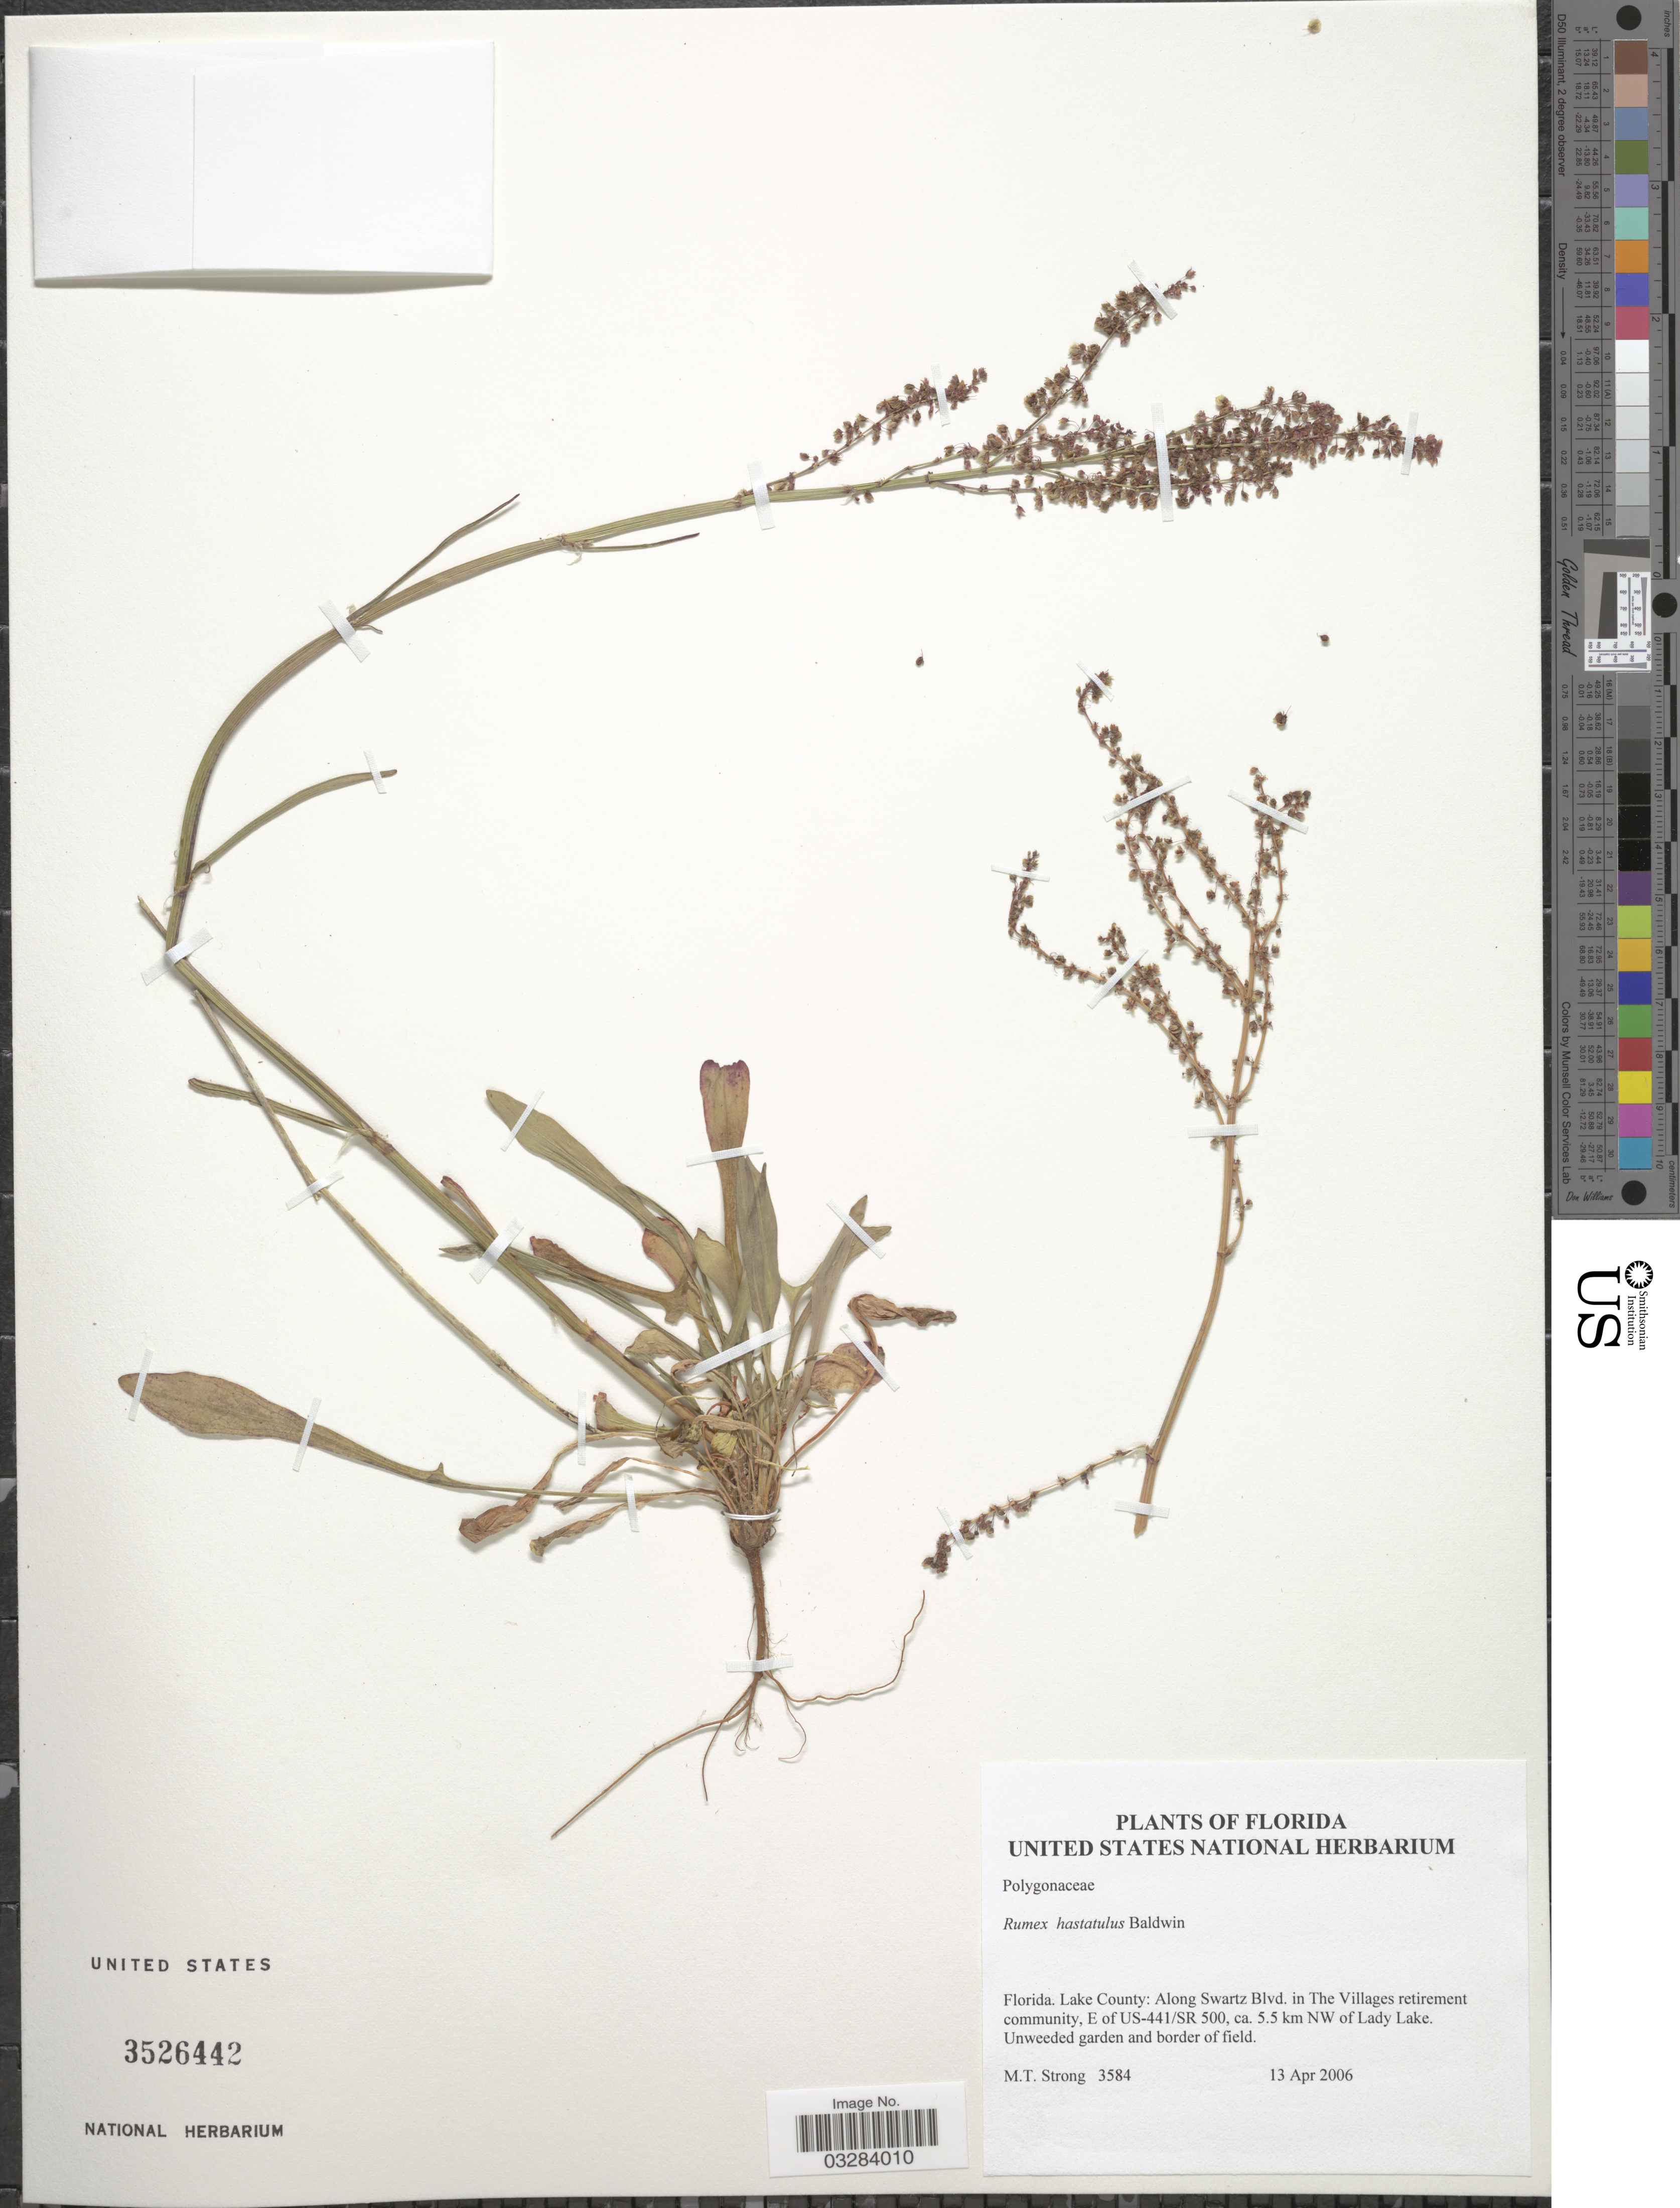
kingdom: Plantae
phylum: Tracheophyta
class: Magnoliopsida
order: Caryophyllales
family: Polygonaceae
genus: Rumex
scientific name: Rumex hastatulus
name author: Baldwin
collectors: M. T. Strong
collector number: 3584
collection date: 2006-04-13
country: United States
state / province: Florida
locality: Lake County: Along Swartz Blvd. in The Villages retirement community, E of US-441/ SR 500, ca. 5.5 km NW of Lady Lake.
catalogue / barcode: US 3526442